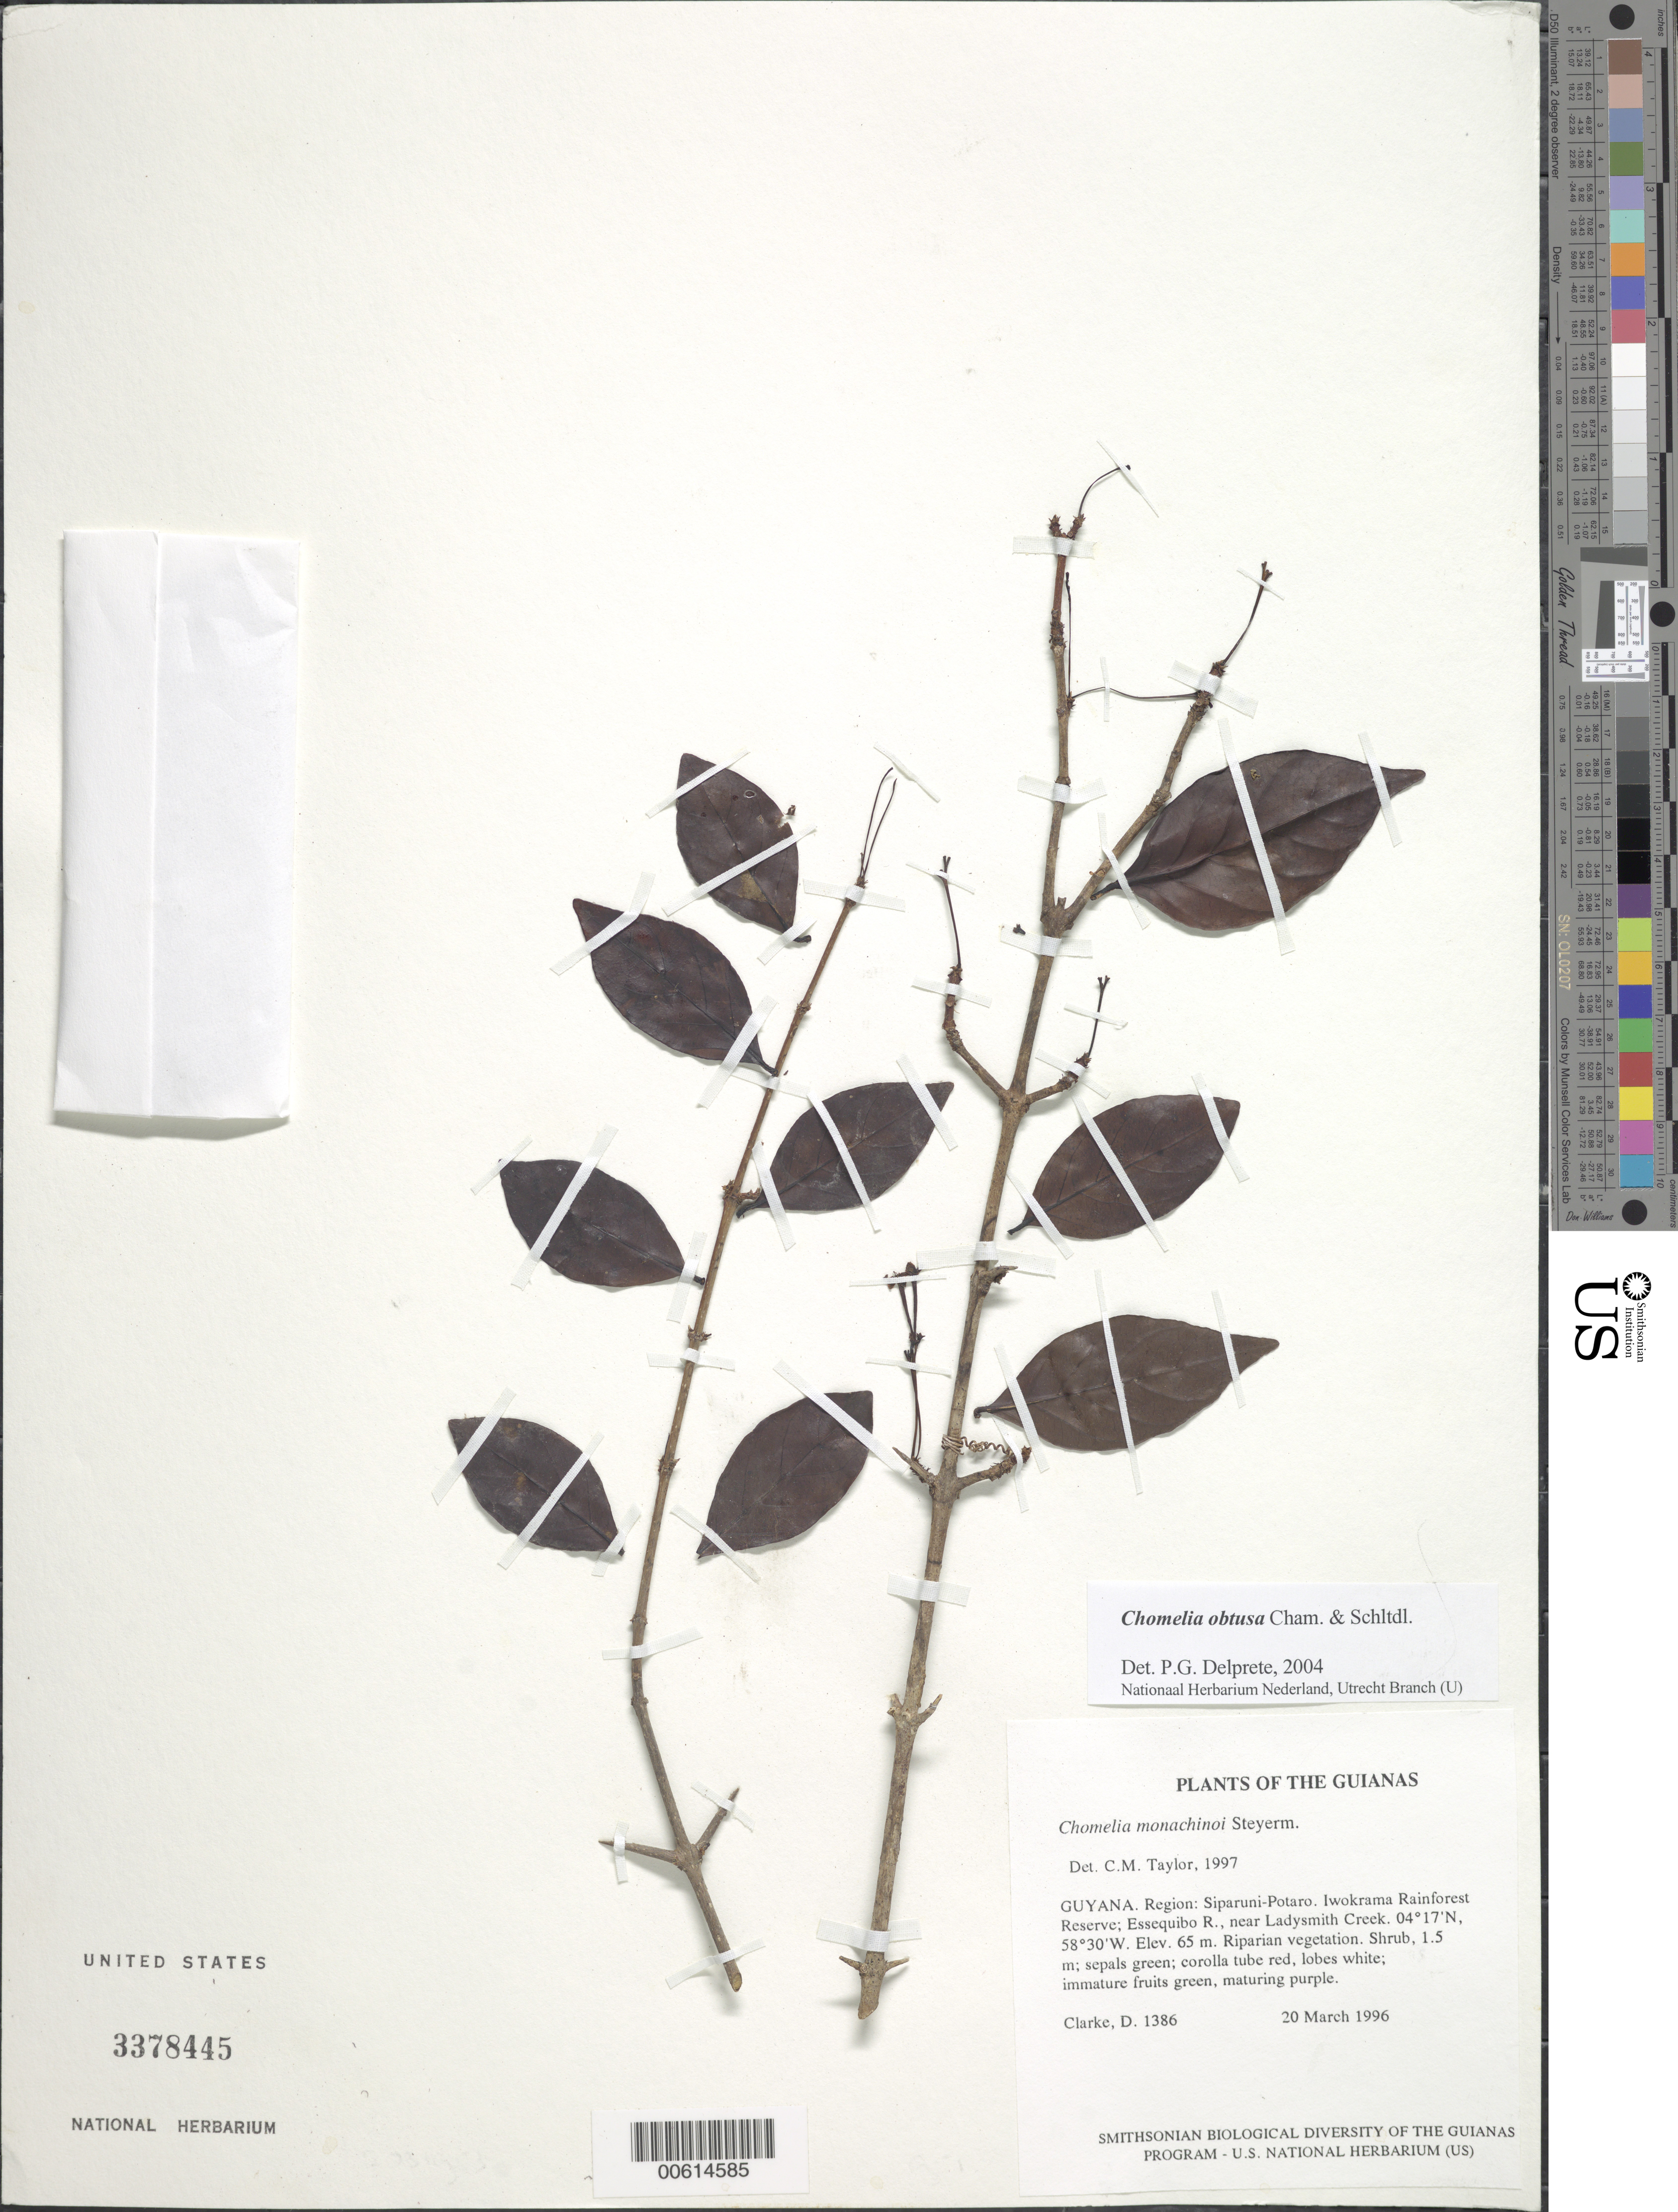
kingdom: Plantae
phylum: Tracheophyta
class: Magnoliopsida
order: Gentianales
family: Rubiaceae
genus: Chomelia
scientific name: Chomelia obtusa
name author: Cham. & Schltdl.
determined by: Delprete, P. G., Herb. de Guyane Cay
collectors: H. D. Clarke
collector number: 1386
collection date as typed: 20 March 1996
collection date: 1996-03-20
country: Guyana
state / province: Potaro-Siparuni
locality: Iwokrama Rainforest Reserve; Essequibo R., near Ladysmith Creek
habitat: Riparian vegetation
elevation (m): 65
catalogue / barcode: US 3378445